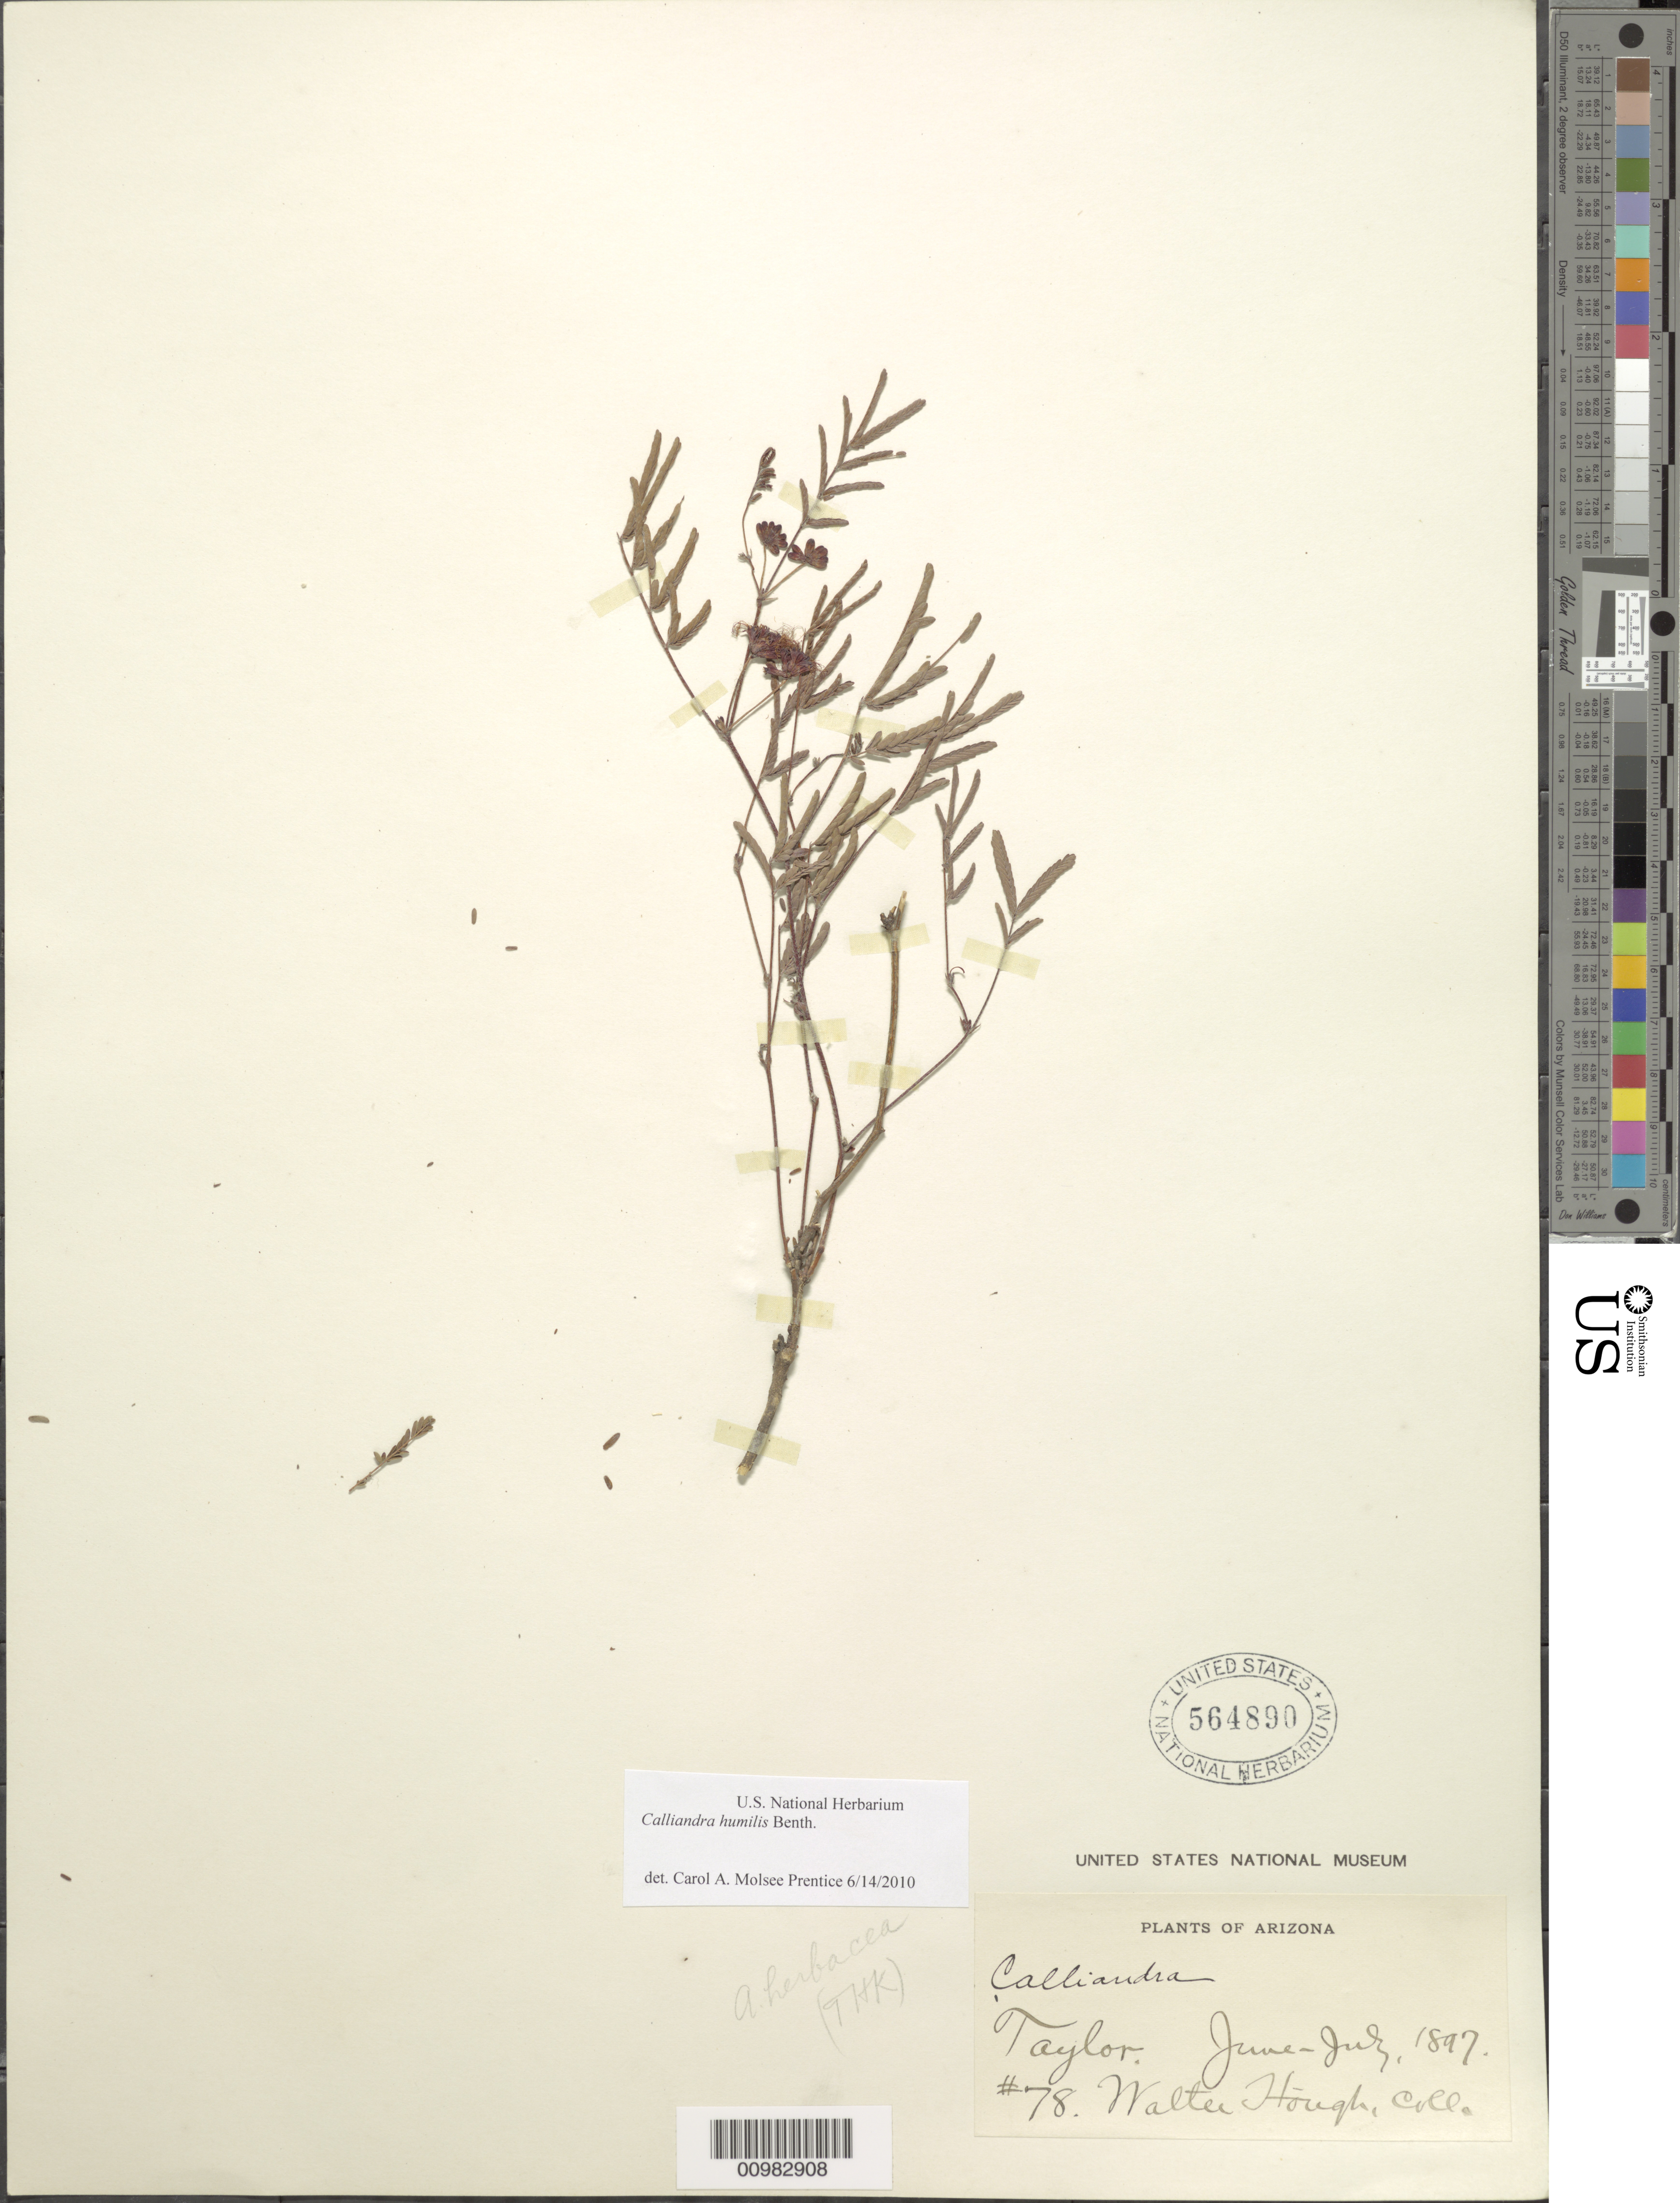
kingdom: Plantae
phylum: Tracheophyta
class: Magnoliopsida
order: Fabales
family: Fabaceae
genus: Calliandra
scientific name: Calliandra humilis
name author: Benth.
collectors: W. Hough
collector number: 78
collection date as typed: Jun 1897 to -- Jul 1897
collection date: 1897-06/1897-07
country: United States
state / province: Arizona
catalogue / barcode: US 564890